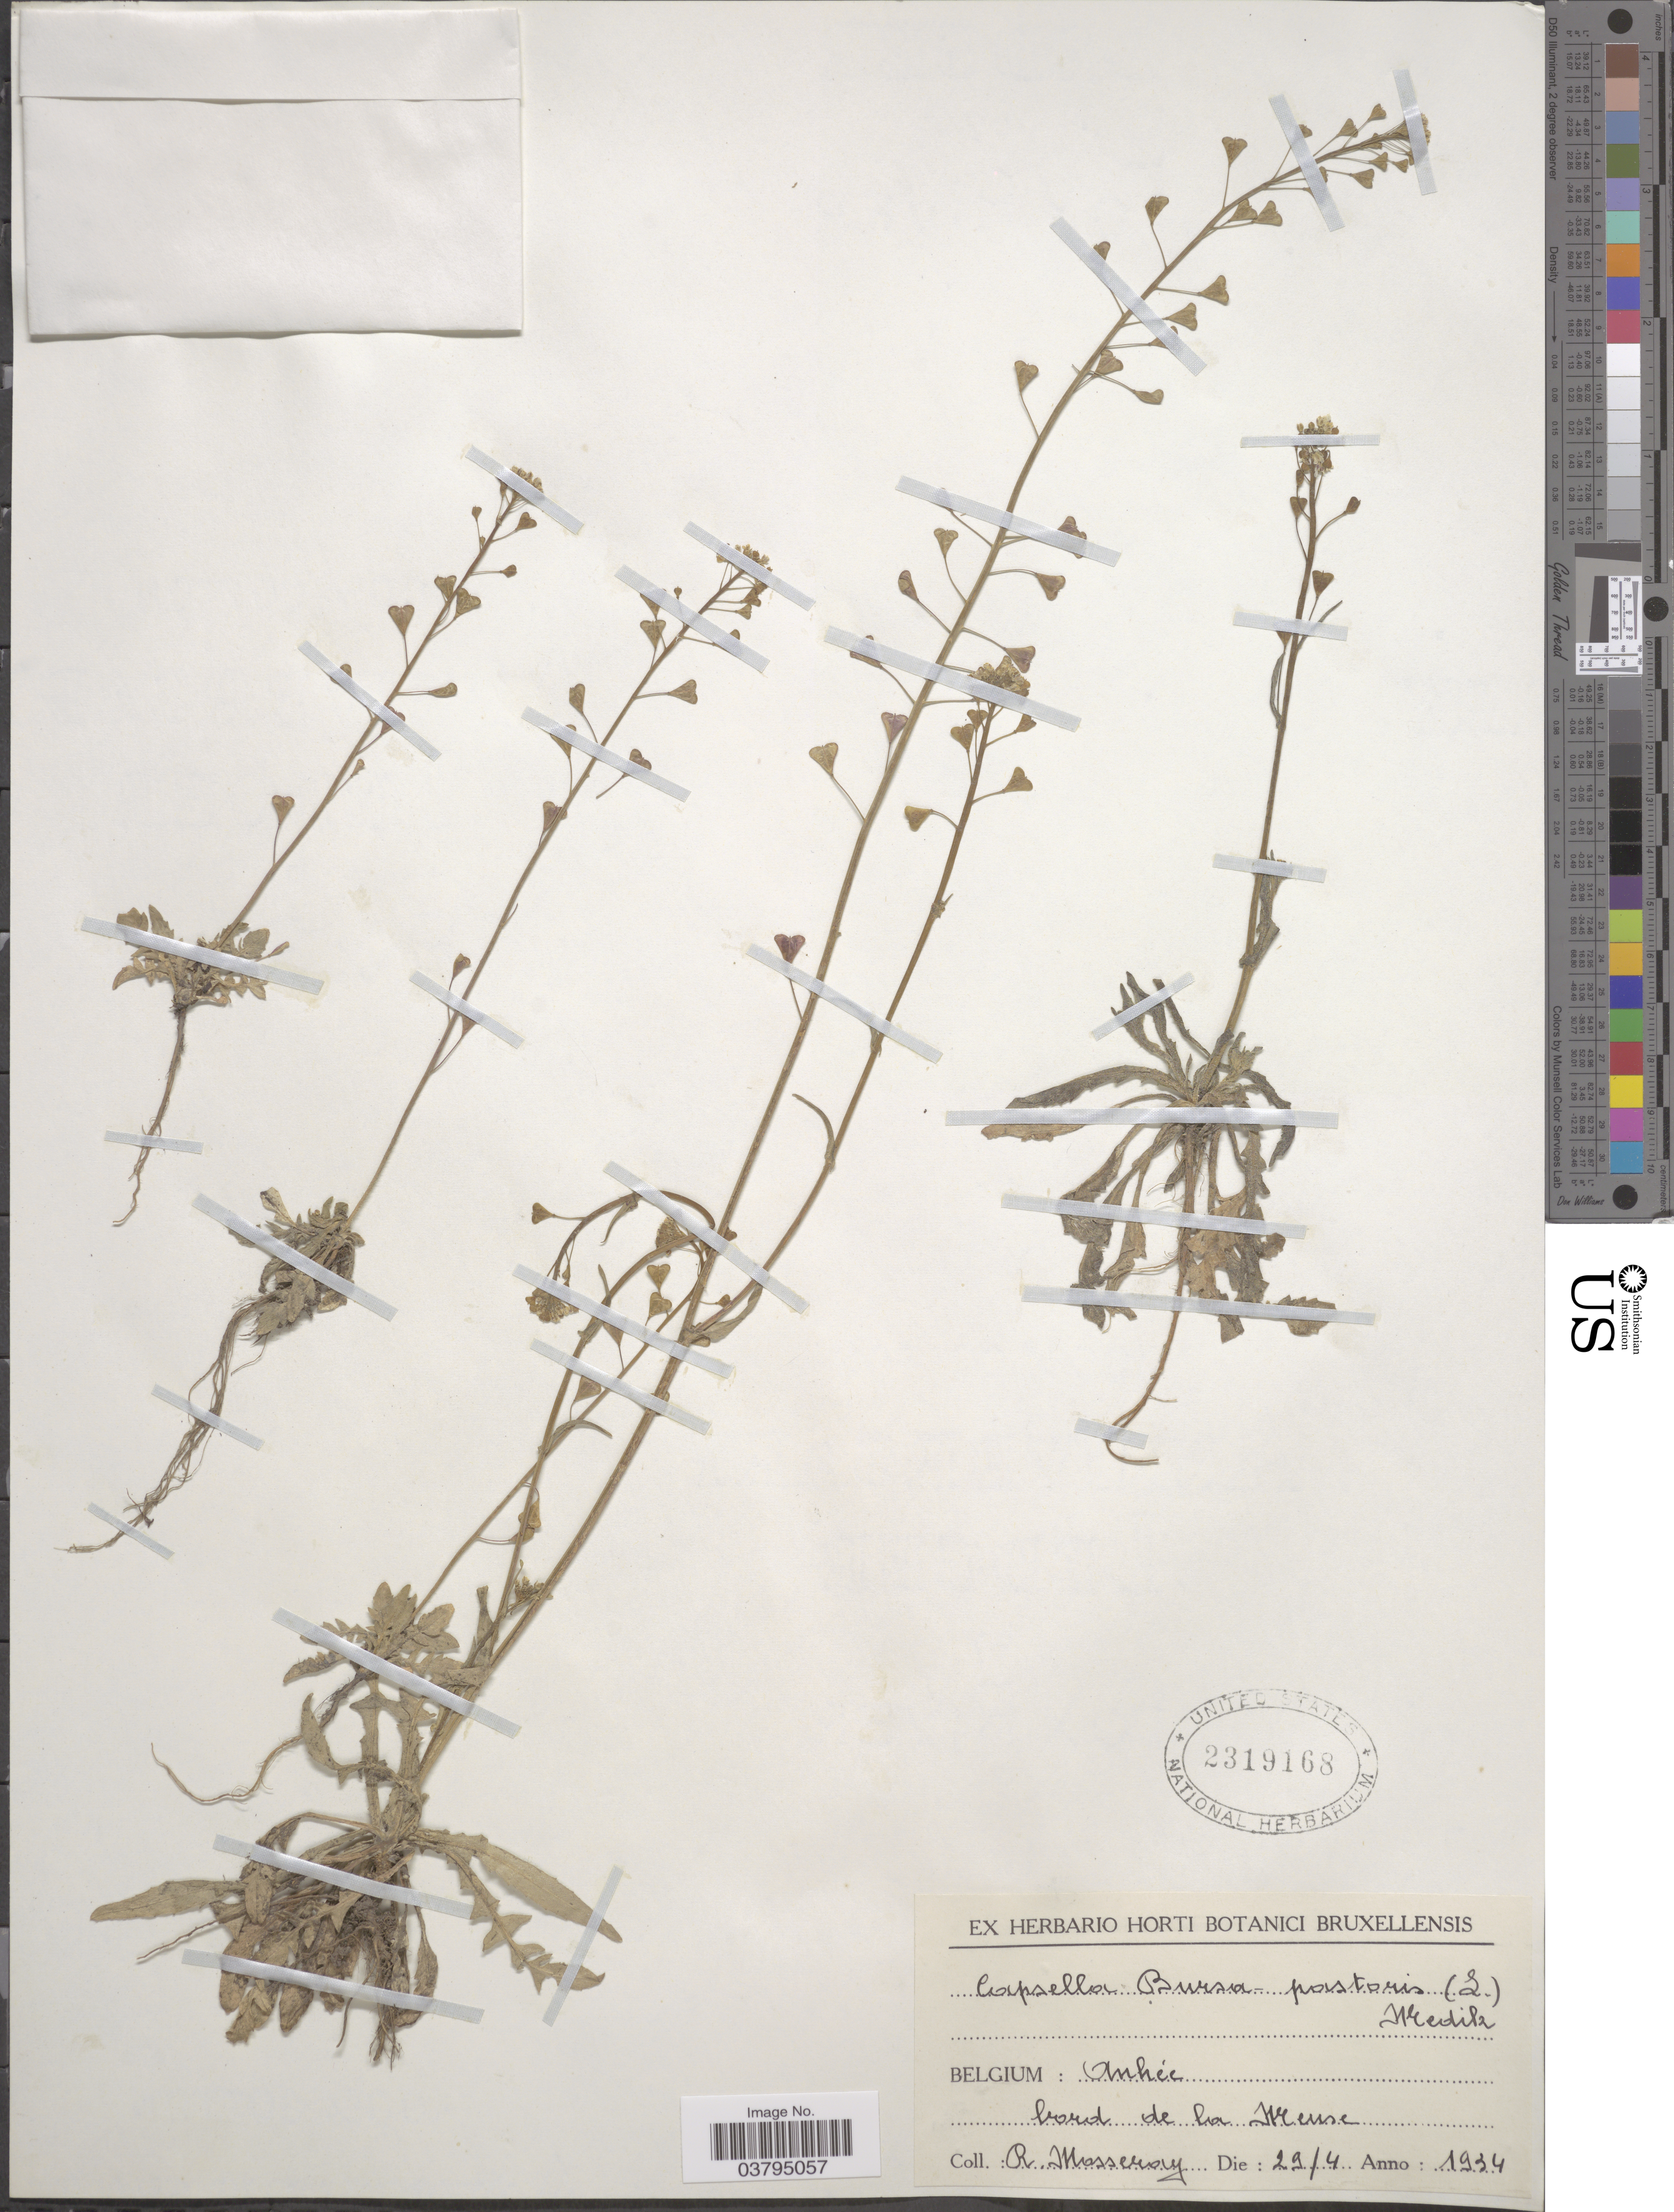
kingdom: Plantae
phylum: Tracheophyta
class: Magnoliopsida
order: Brassicales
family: Brassicaceae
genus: Capsella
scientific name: Capsella bursa-pastoris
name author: (L.) Medik.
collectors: R. Mosseray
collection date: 1934-04-29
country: Belgium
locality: Anhée, bord de la Meuse.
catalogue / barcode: US 2319168